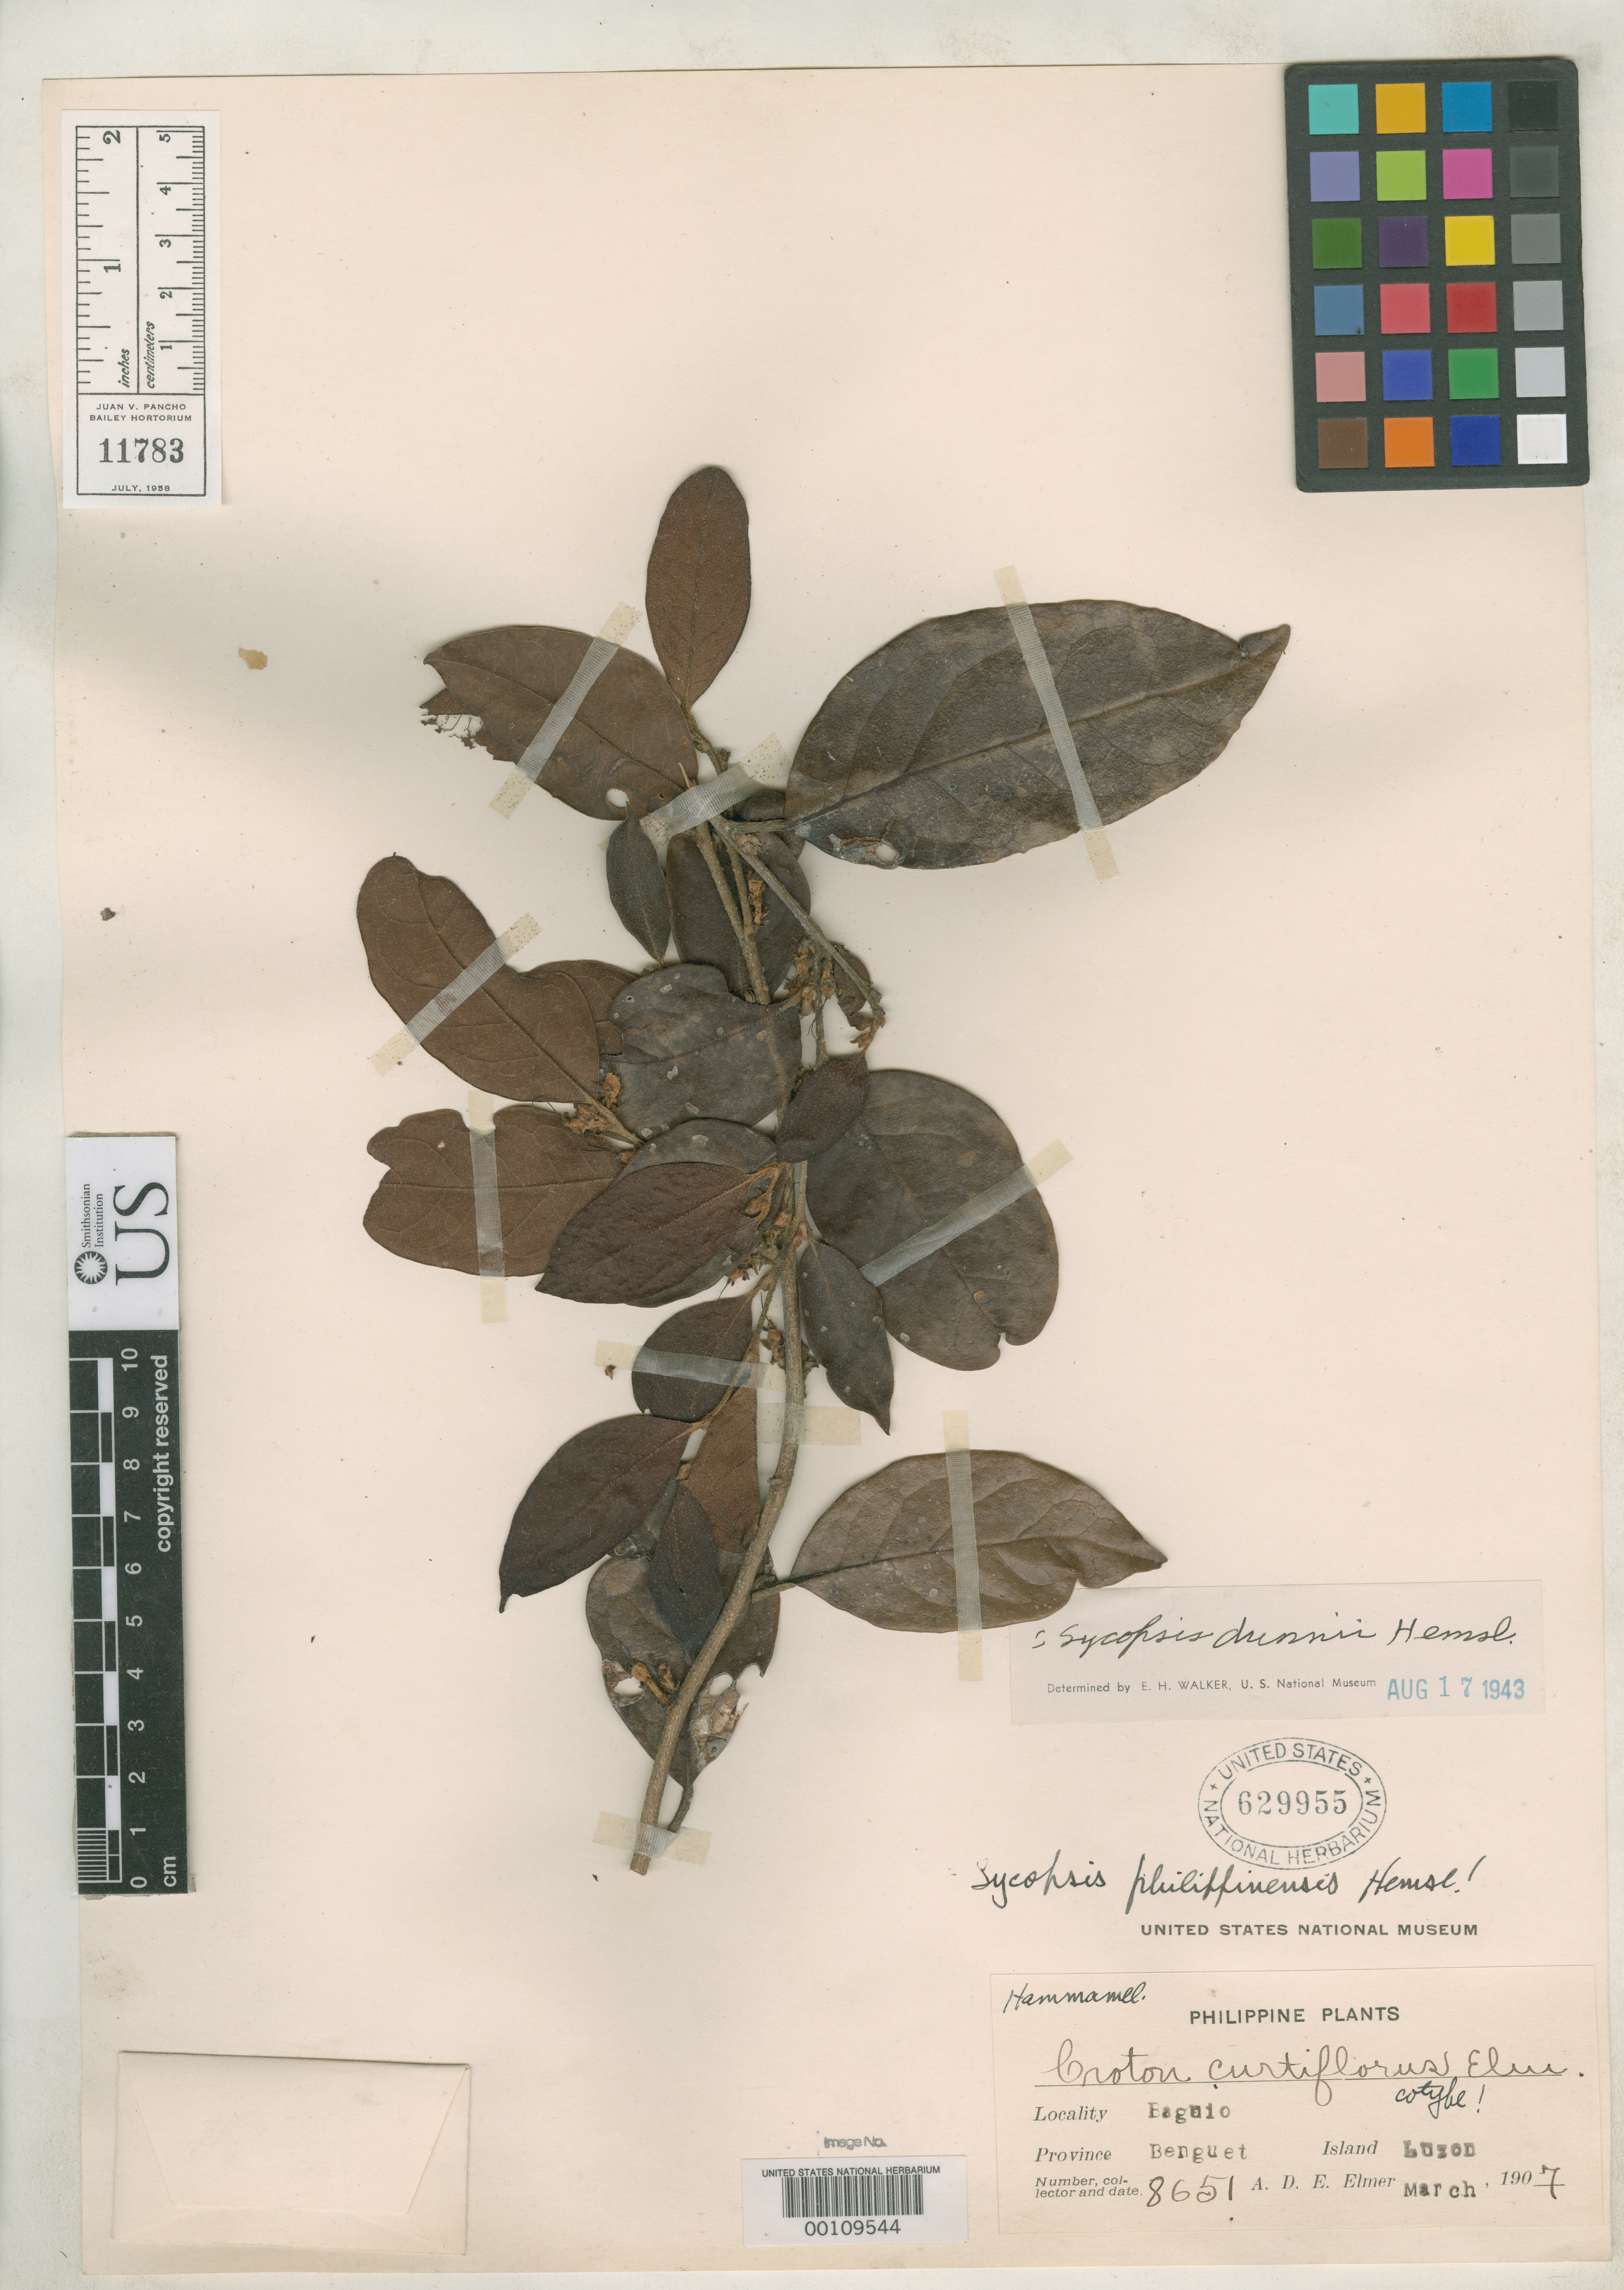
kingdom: Plantae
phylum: Tracheophyta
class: Magnoliopsida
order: Malpighiales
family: Euphorbiaceae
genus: Croton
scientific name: Croton curtiflorus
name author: Elmer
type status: Isotype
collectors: A. D. E. Elmer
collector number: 8651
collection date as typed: Mar 1907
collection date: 1907-03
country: Philippines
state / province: Cordillera (Administrative Region)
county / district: Benguet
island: Luzon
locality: Baguio.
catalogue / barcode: US 629955